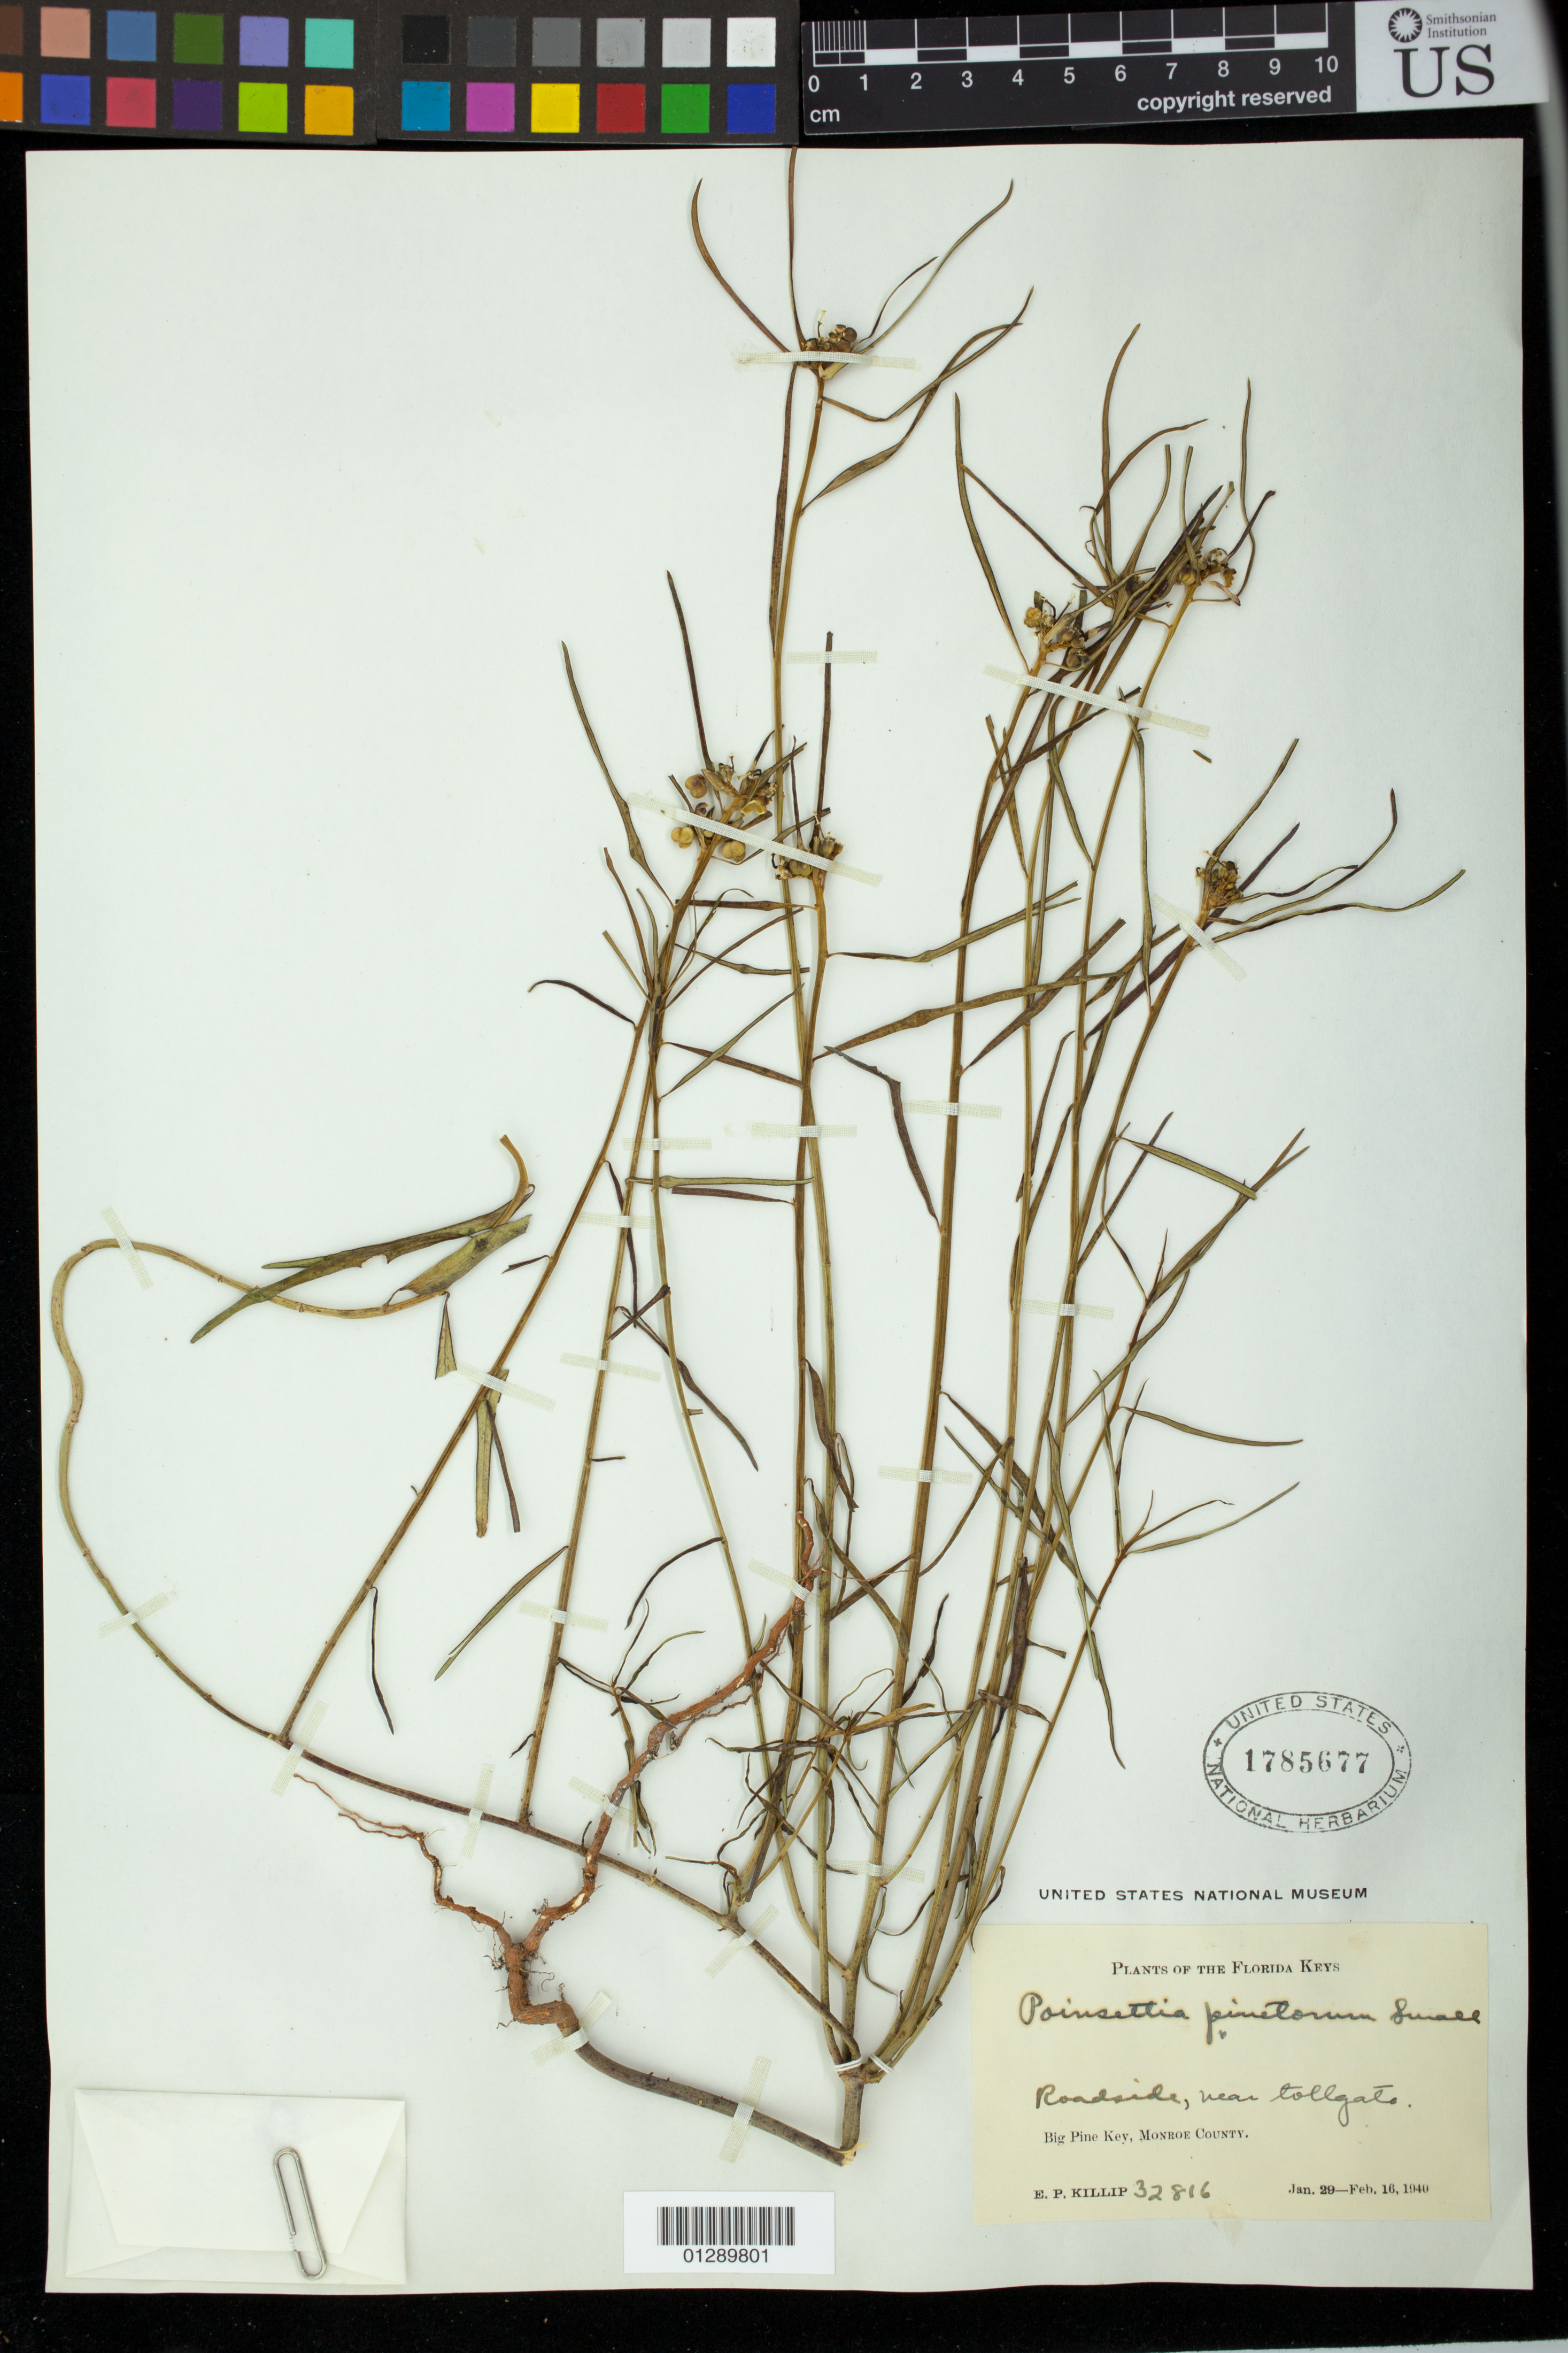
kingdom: Plantae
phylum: Tracheophyta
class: Magnoliopsida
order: Malpighiales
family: Euphorbiaceae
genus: Euphorbia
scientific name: Euphorbia heterophylla var. cyathophora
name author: (Murr.) Griseb.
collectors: E. P. Killip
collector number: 32816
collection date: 1940-01-29/1940-02-16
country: United States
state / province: Florida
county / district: Monroe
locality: Roadside, near tollgate. Big Pine Key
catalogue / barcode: US 1785677